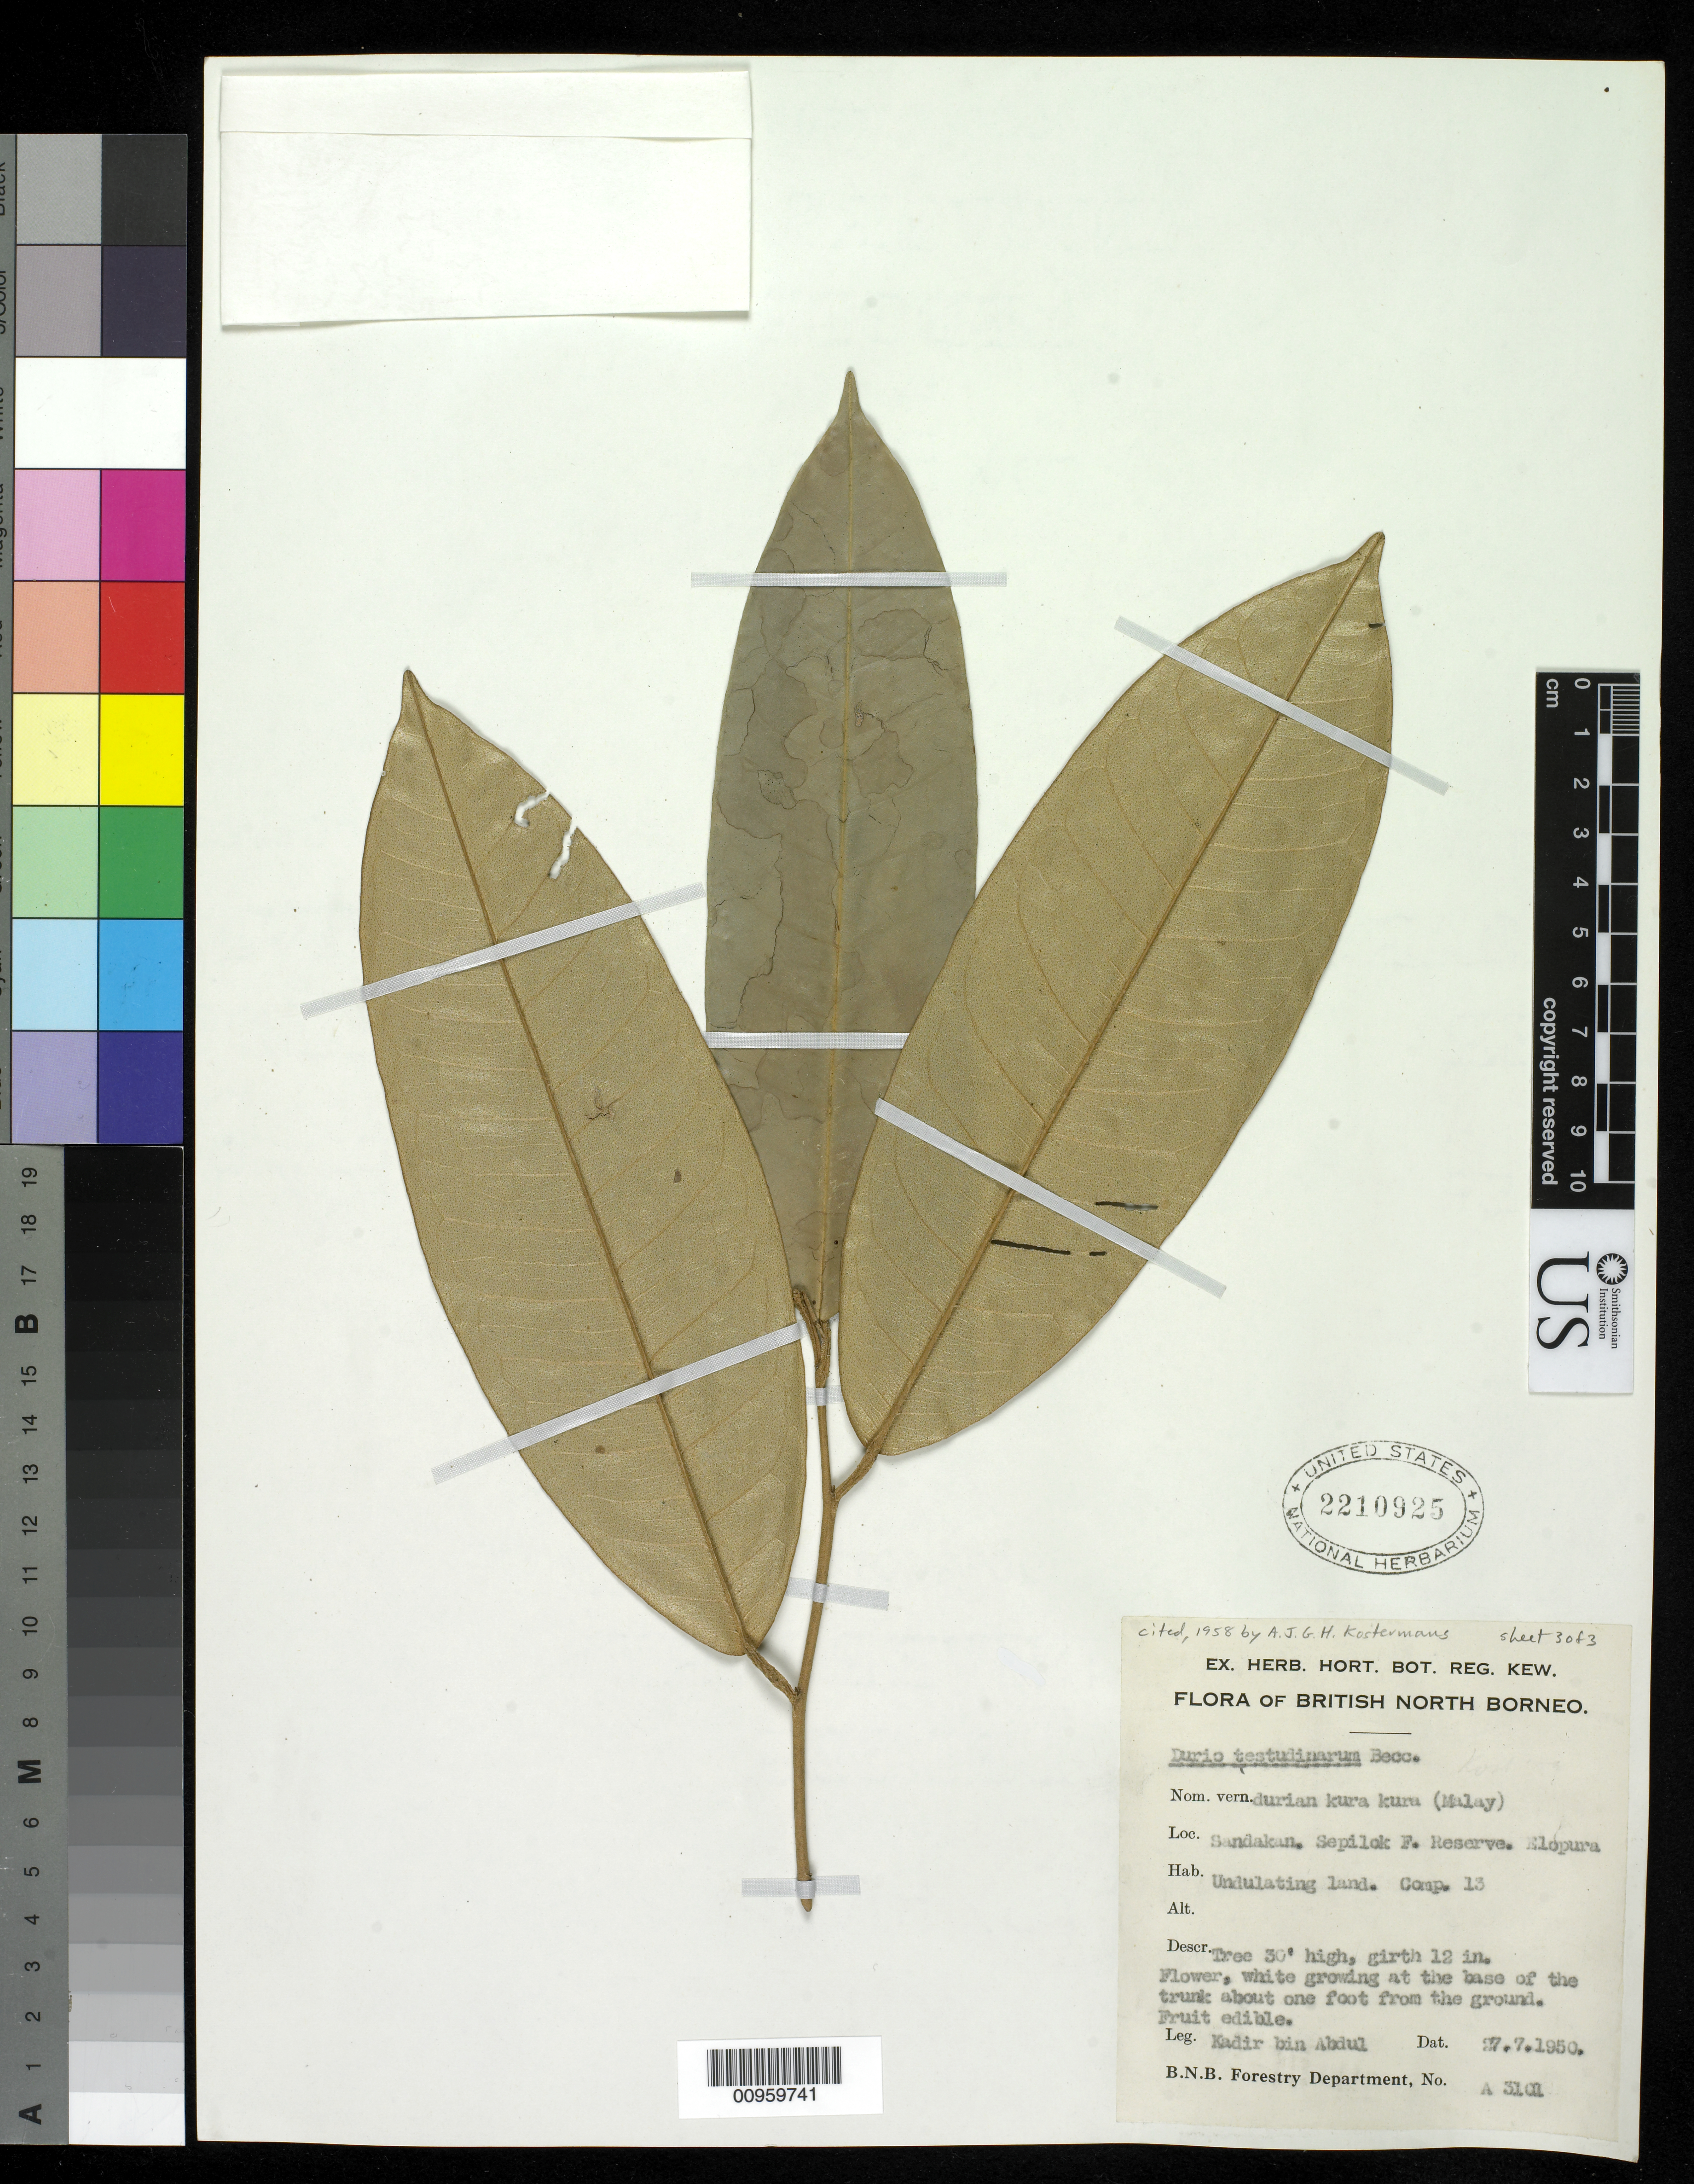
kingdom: Plantae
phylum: Tracheophyta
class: Magnoliopsida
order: Malvales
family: Malvaceae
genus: Durio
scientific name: Durio testudinarius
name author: Becc.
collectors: Kadir Bin Abdul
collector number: A 3101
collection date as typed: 27 Jul 1950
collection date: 1950-07-27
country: Malaysia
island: Borneo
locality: Sandakan, Sepilok F. Reserve Elopura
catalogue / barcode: US 2210925